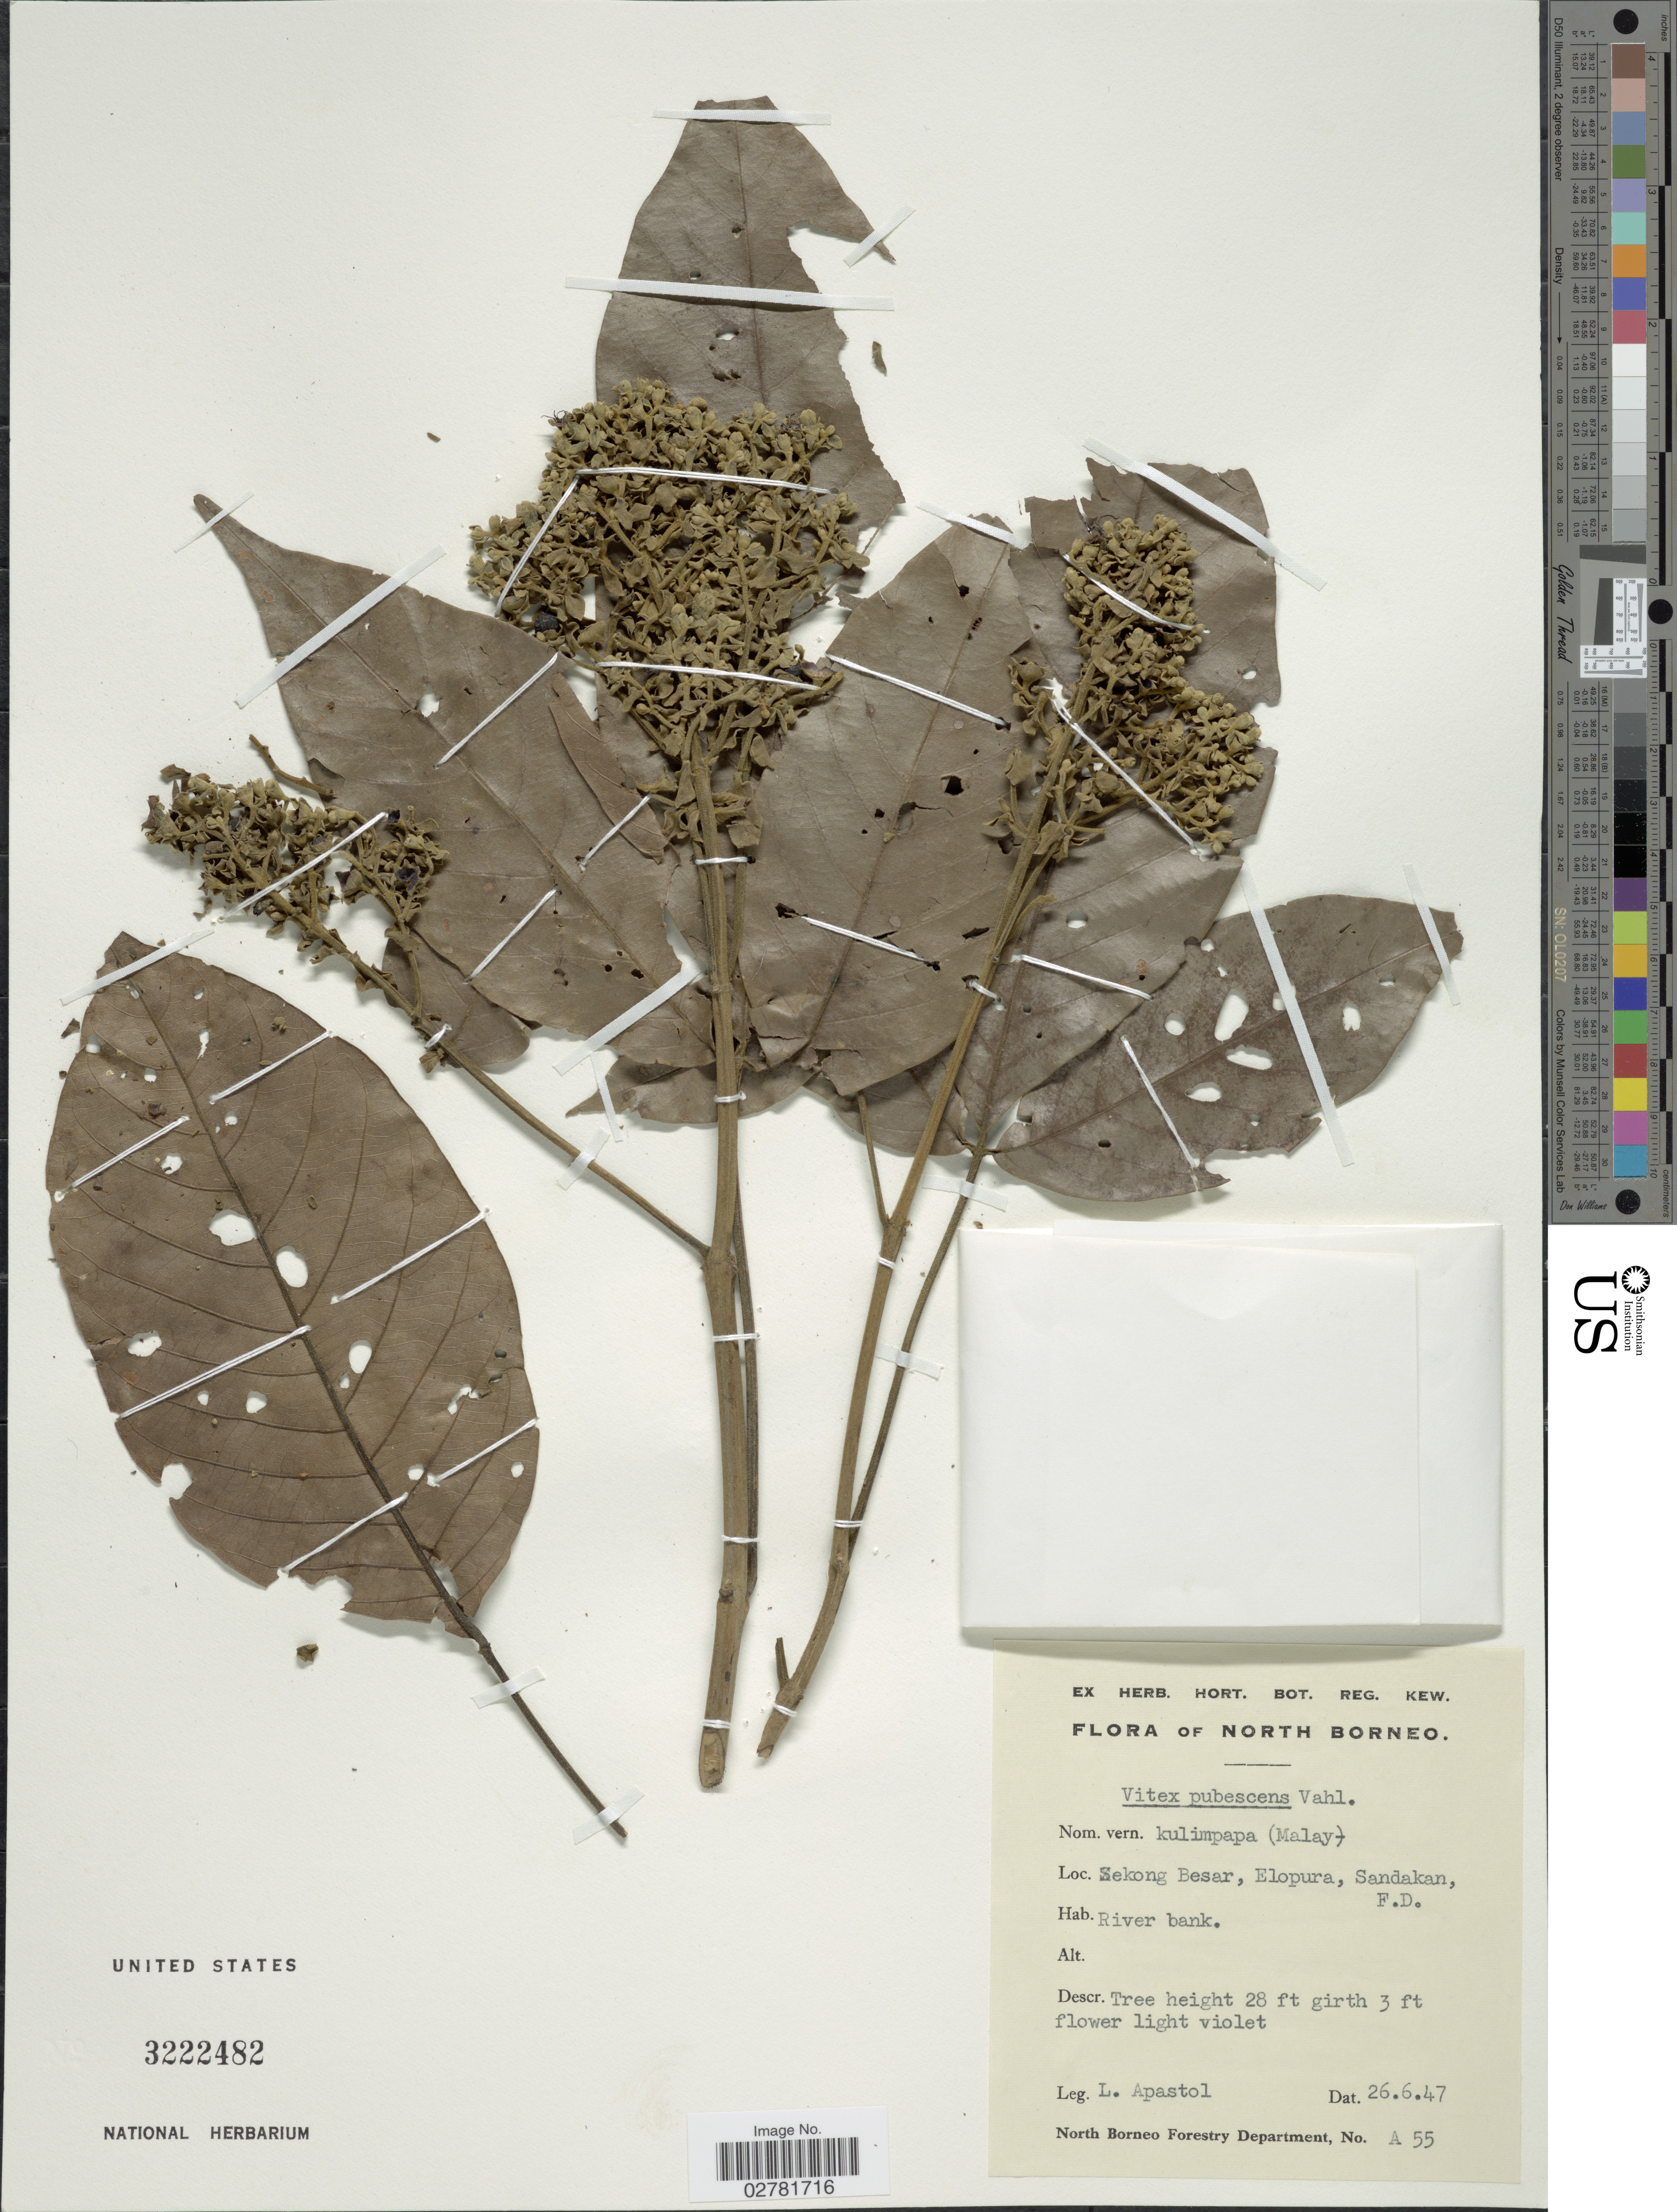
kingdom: Plantae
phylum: Tracheophyta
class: Magnoliopsida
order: Lamiales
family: Lamiaceae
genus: Vitex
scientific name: Vitex pinnata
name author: L.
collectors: L. Apastol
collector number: A55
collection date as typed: Transcribed d/m/y: 26/6/47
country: Malaysia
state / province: Sabah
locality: North Borneo. Sekong Besar, Elopura, Sandakan, F. D.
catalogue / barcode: US 3222482